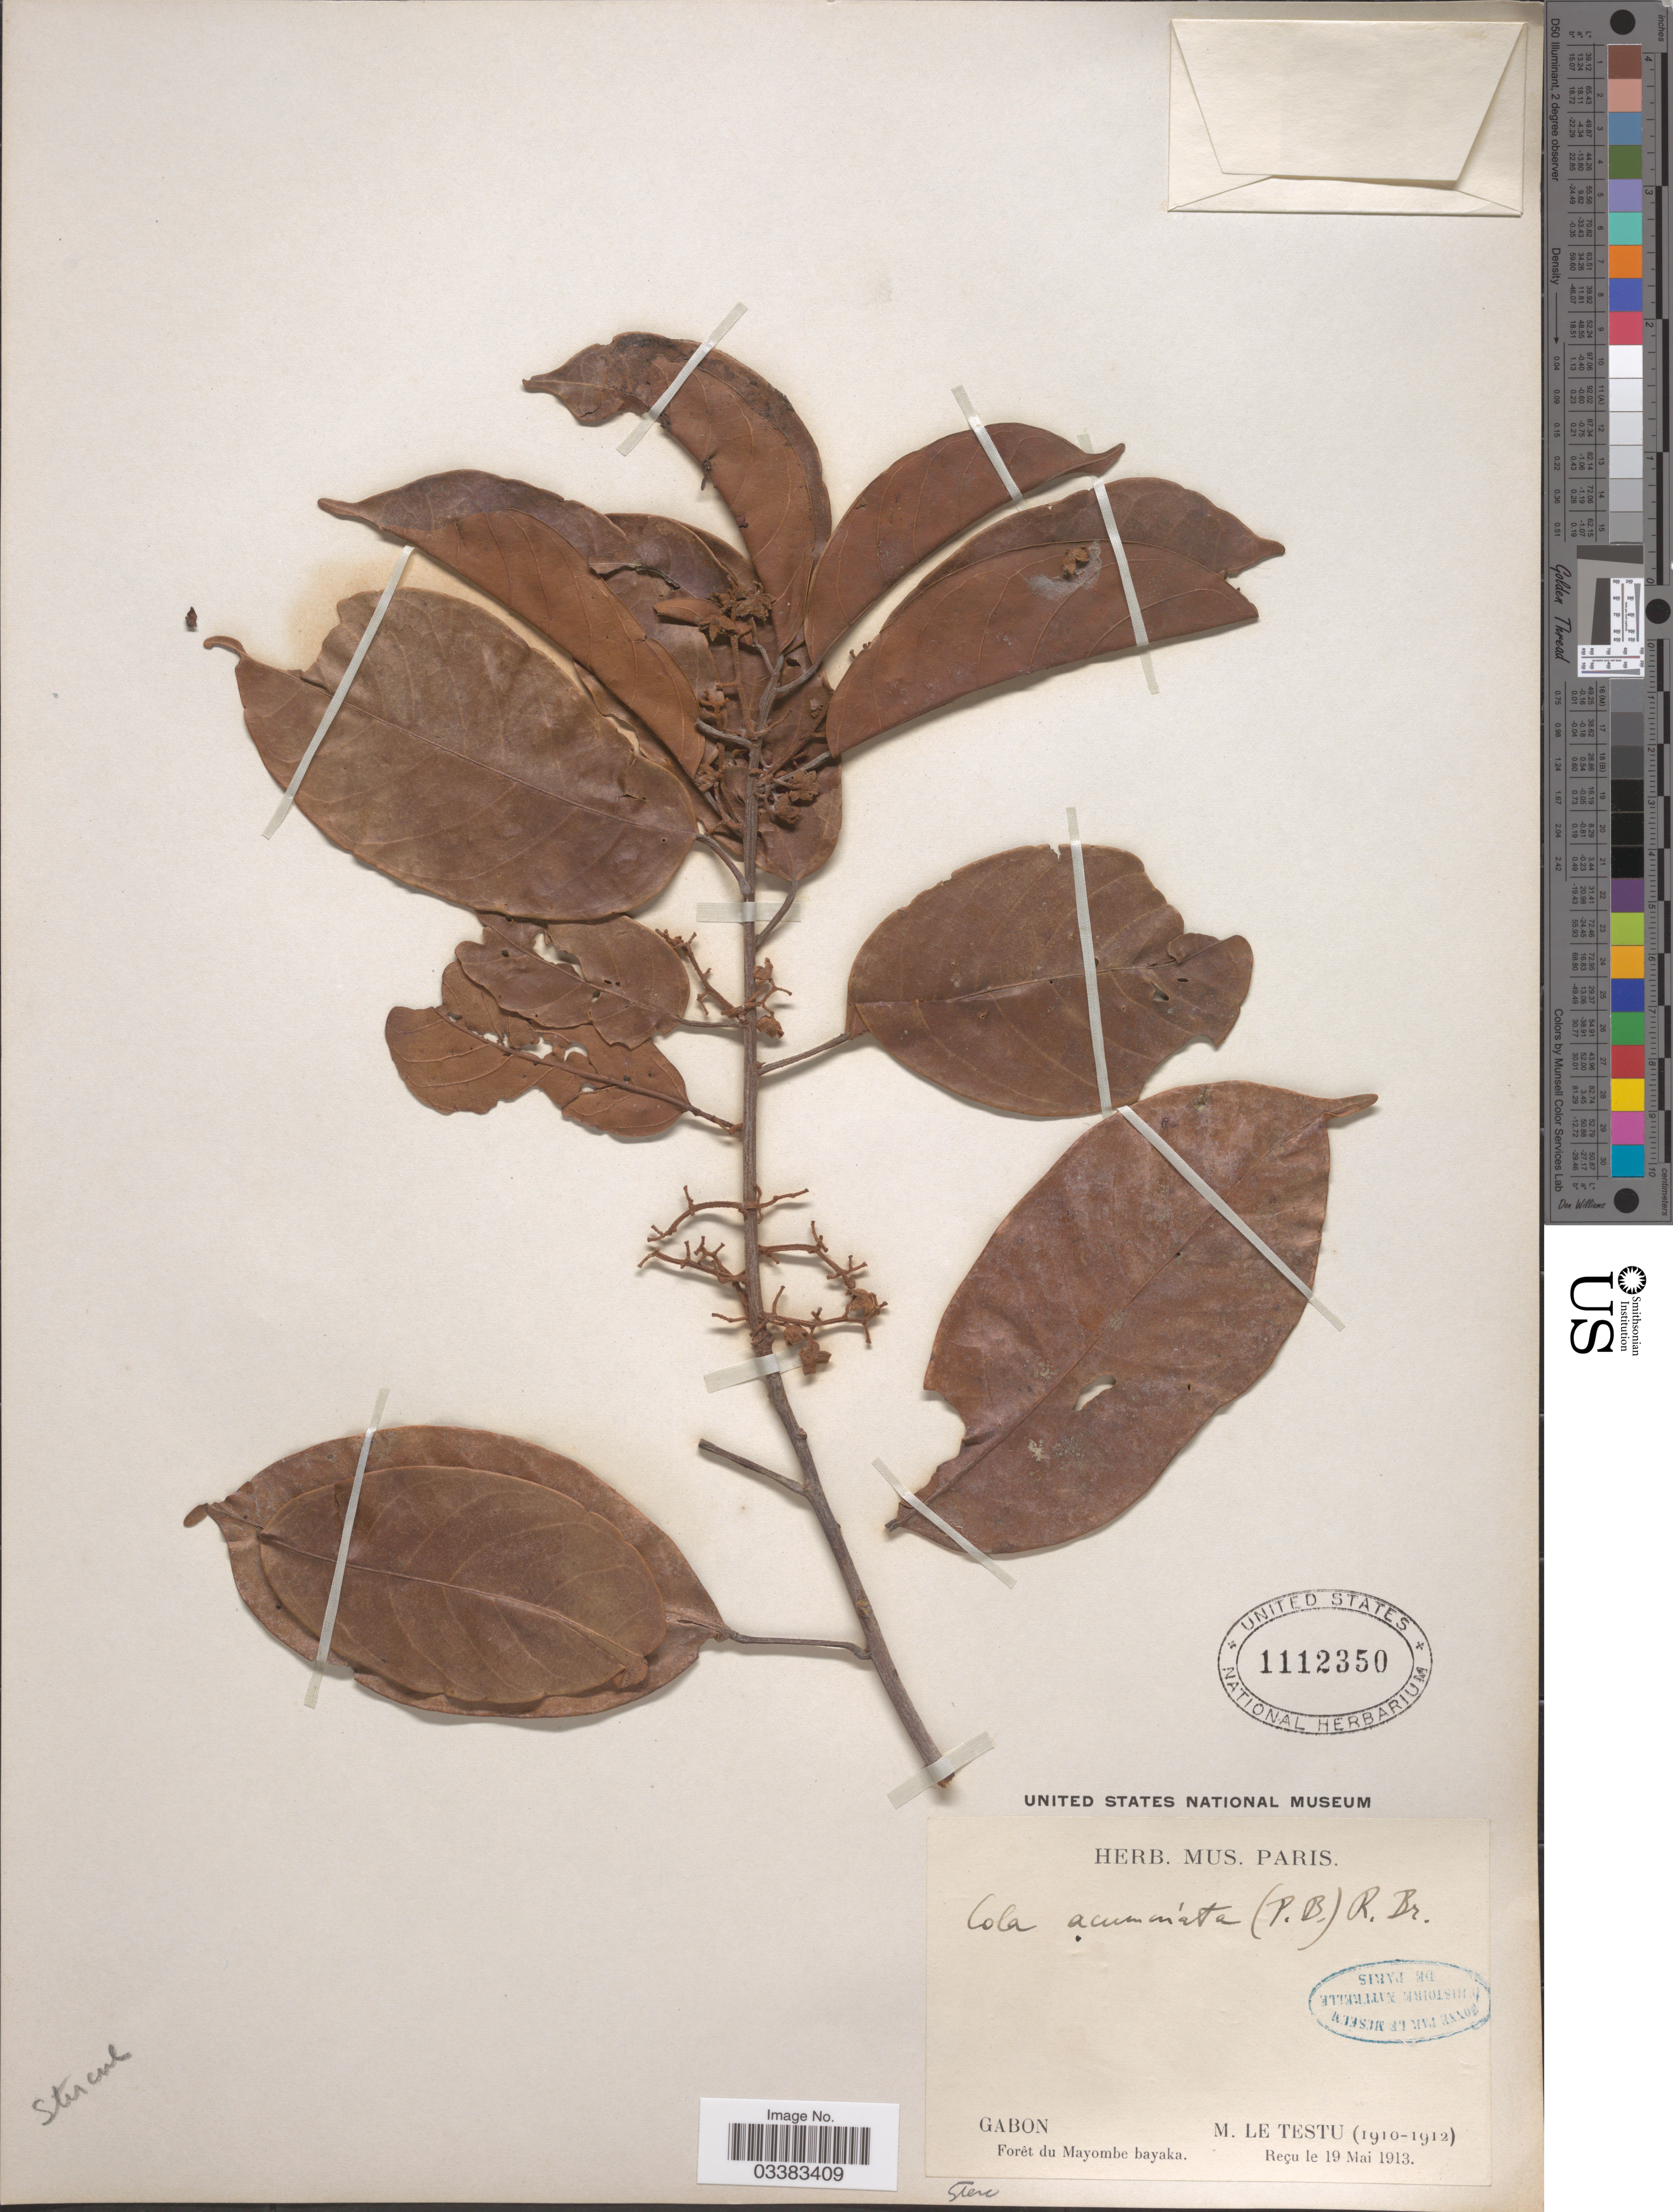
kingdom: Plantae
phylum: Tracheophyta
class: Magnoliopsida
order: Malvales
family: Malvaceae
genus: Cola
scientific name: Cola acuminata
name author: (P. Beauv.) Schott & Endl.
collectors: M. Le Testu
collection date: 1910/1912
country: Gabon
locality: Forêt du Mayombe bayaka.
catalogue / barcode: US 1112350